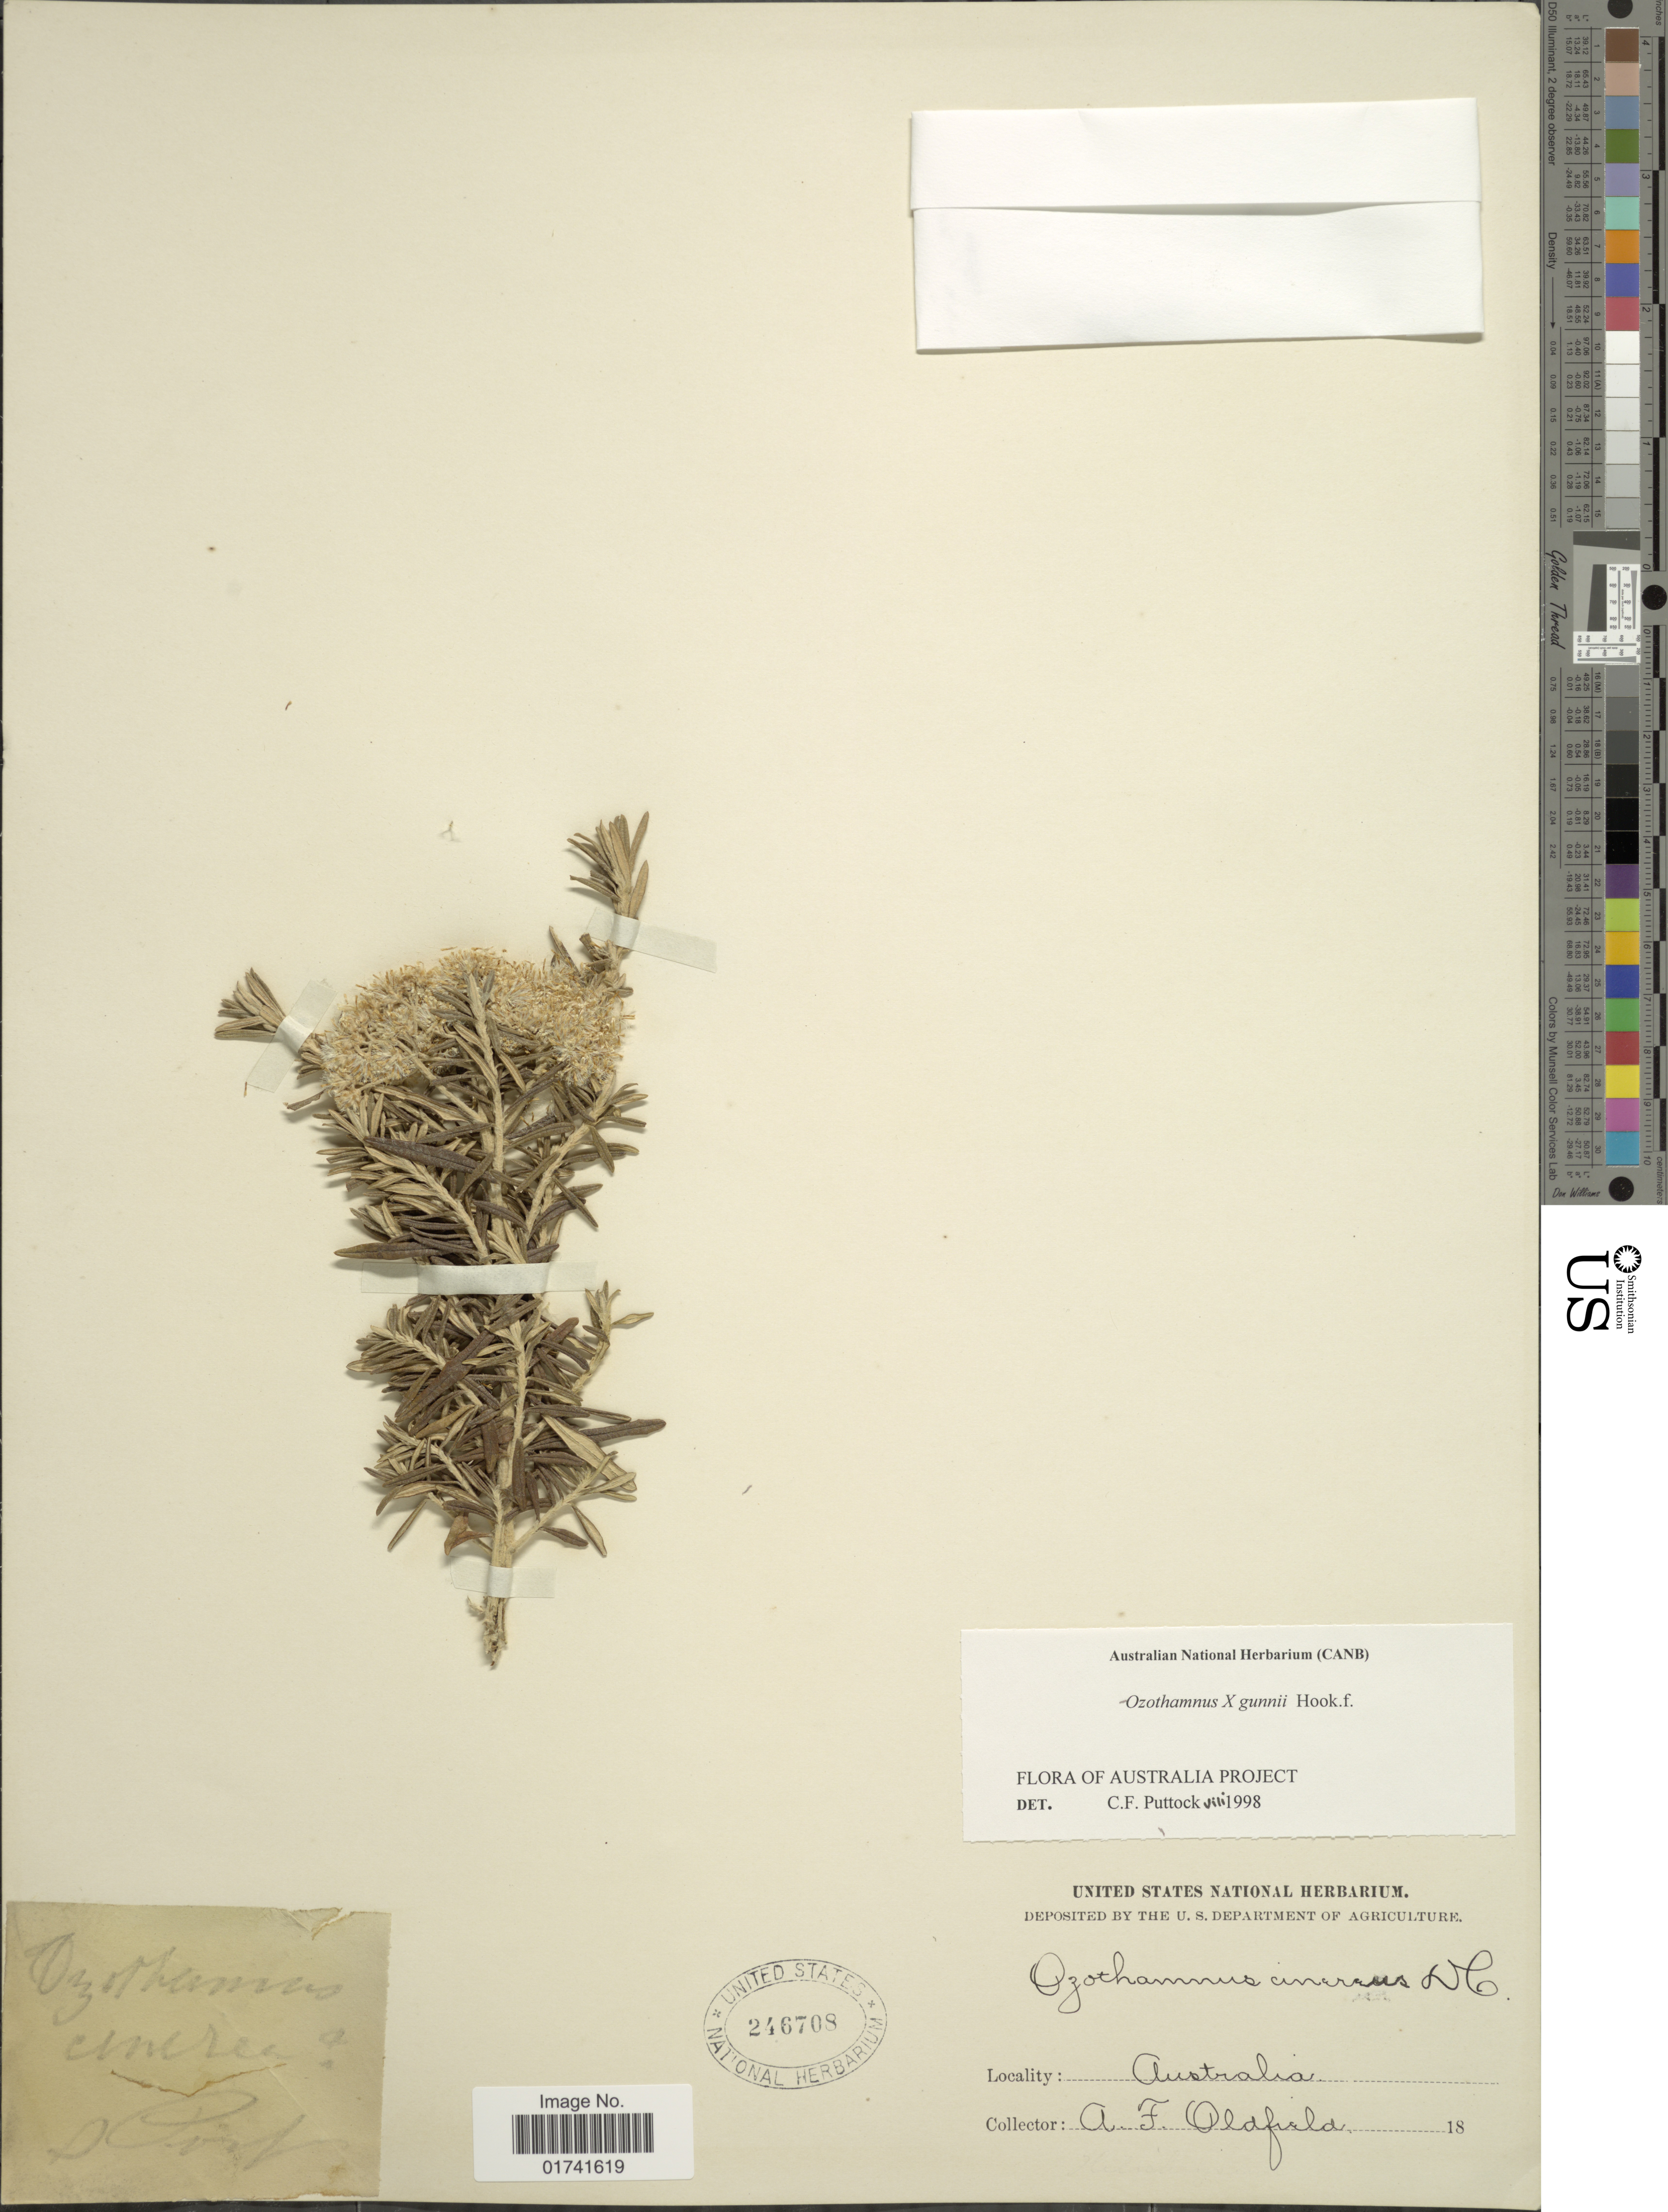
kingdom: Plantae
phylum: Tracheophyta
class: Magnoliopsida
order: Asterales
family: Asteraceae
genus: Ozothamnus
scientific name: Ozothamnus gunnii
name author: Hook. f.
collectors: A. Oldfield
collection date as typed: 18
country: Australia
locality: D. Port.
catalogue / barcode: US 246708